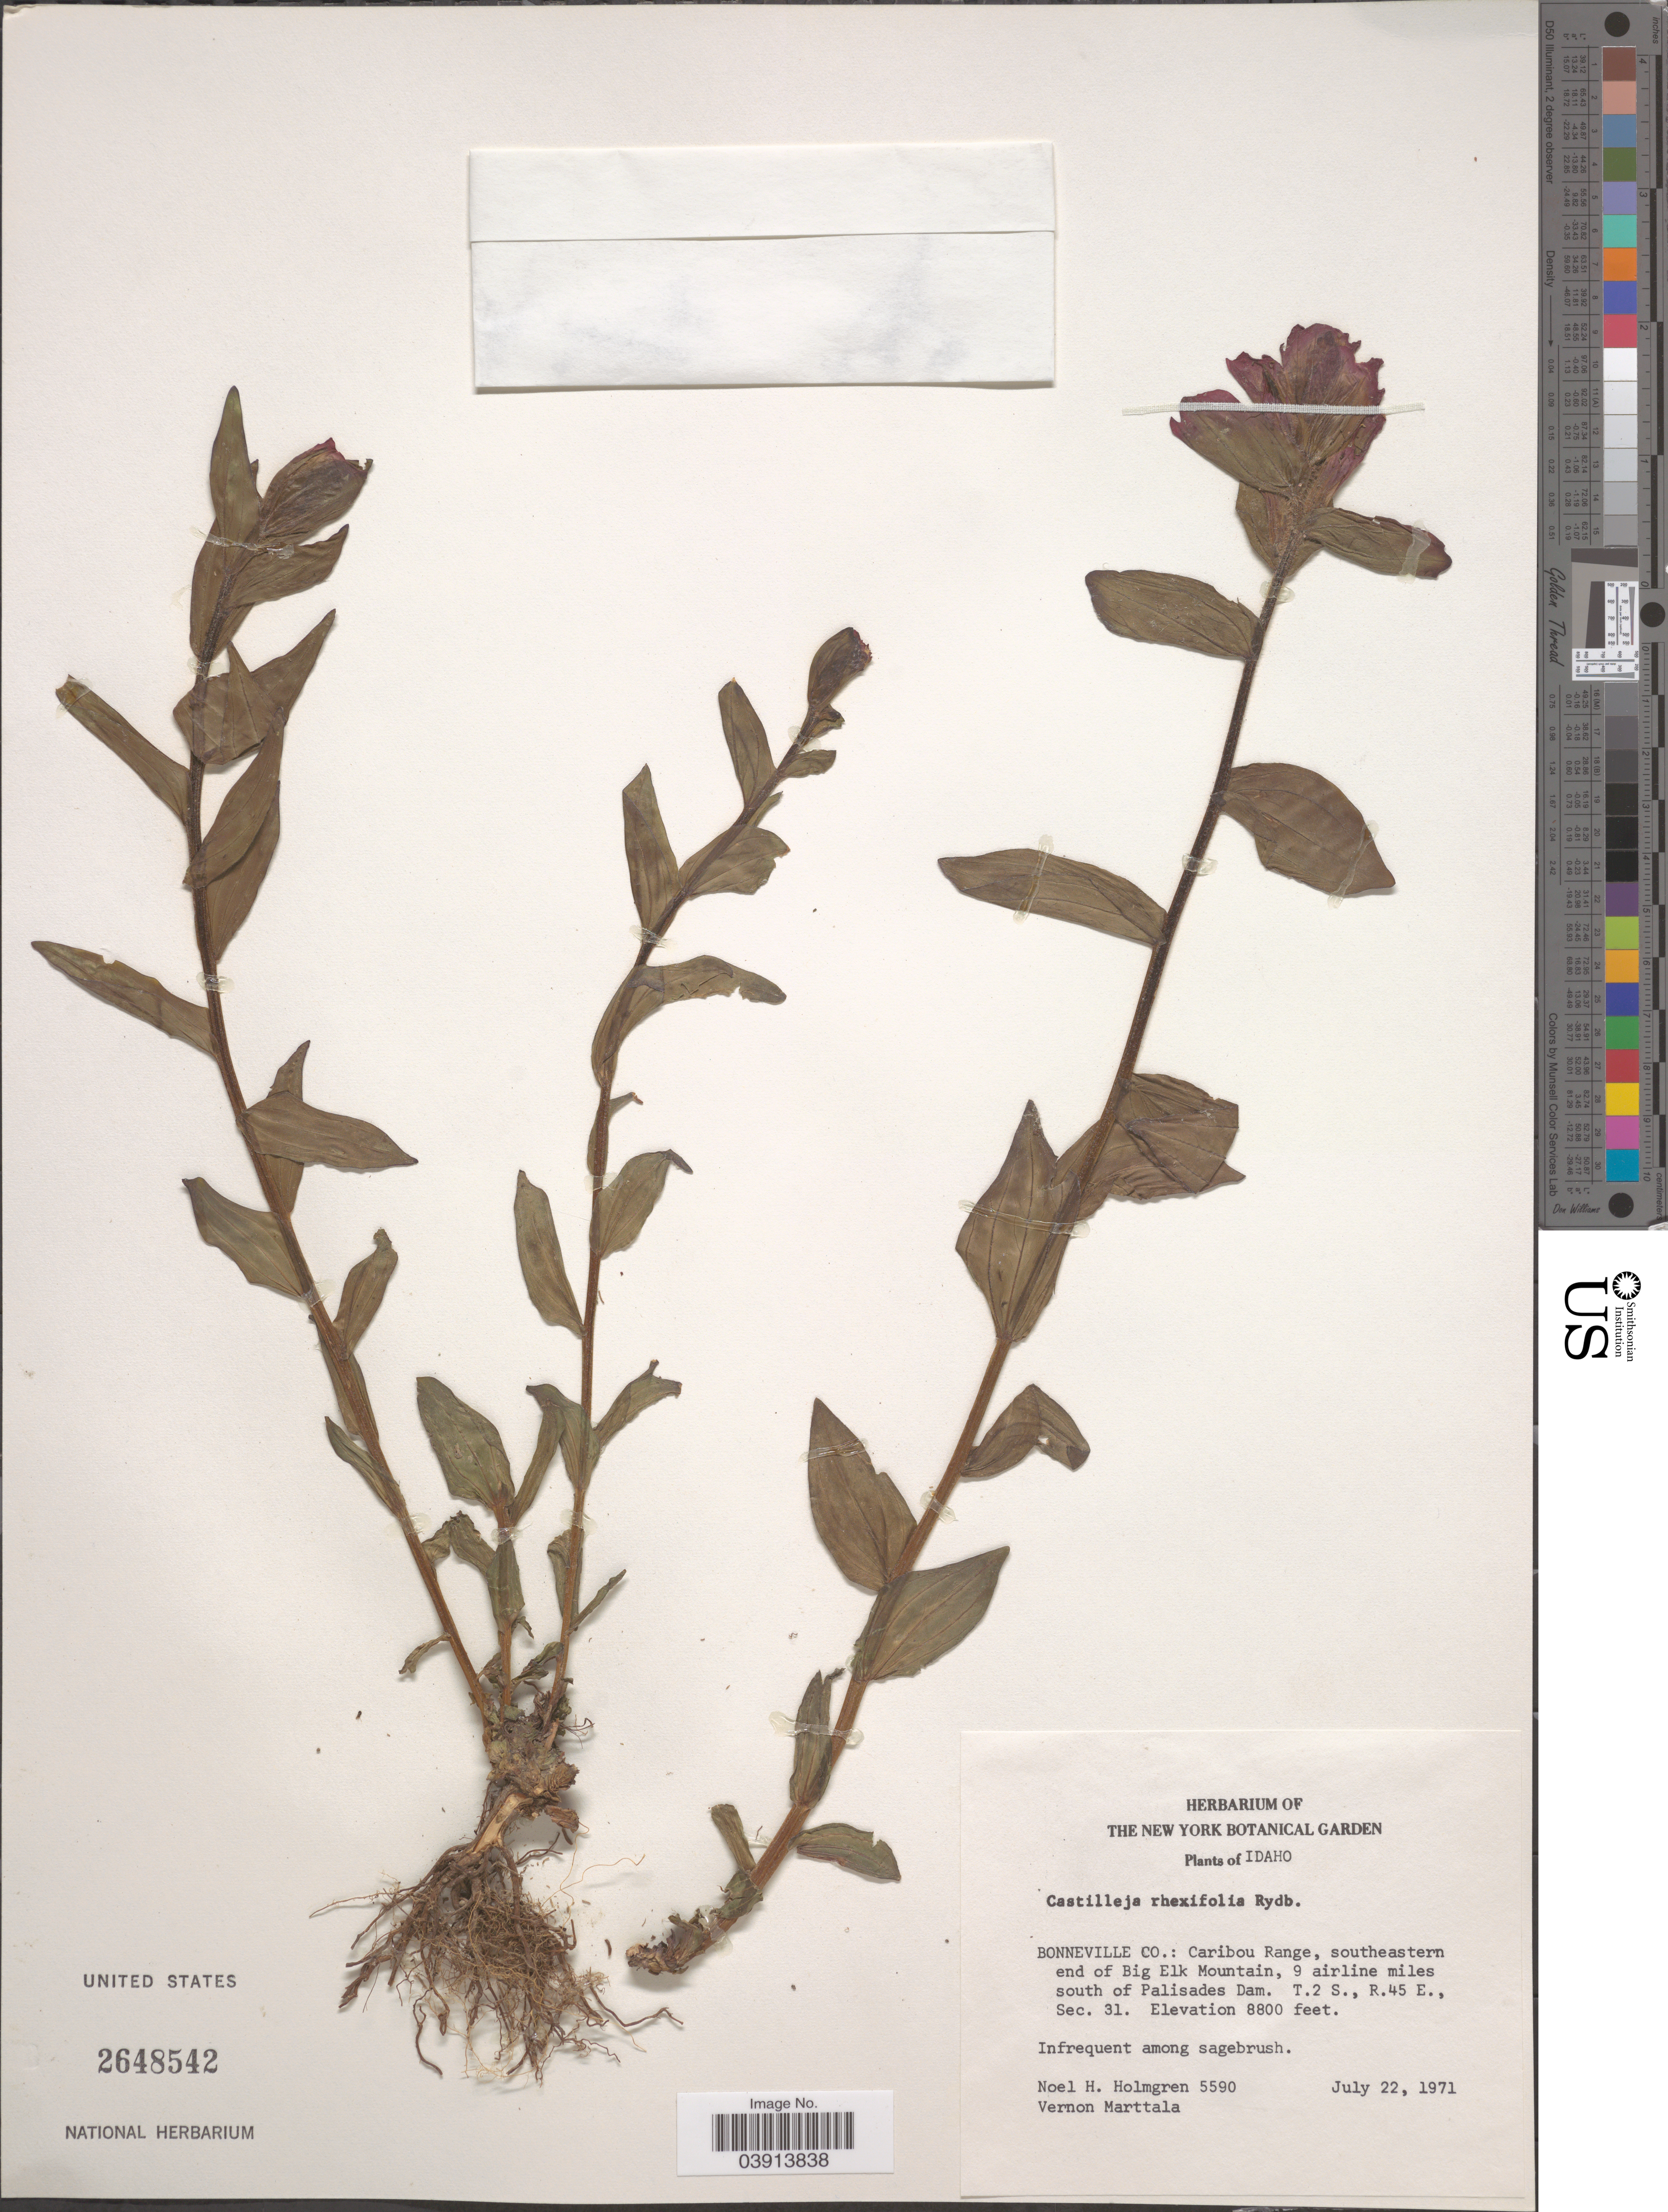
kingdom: Plantae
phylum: Tracheophyta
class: Magnoliopsida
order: Lamiales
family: Orobanchaceae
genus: Castilleja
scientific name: Castilleja rhexiifolia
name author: Rydb.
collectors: N. H. Holmgren & V. Marttala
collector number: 5590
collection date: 1971-07-22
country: United States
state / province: Idaho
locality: Bonneville Co.: Caribou Range, southeastern end of Big Elk Mountain, 9 airline miles south of Palisades Dam. T. 2 S., R. 45 E., Sec. 31.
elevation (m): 2682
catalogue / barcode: US 2648542